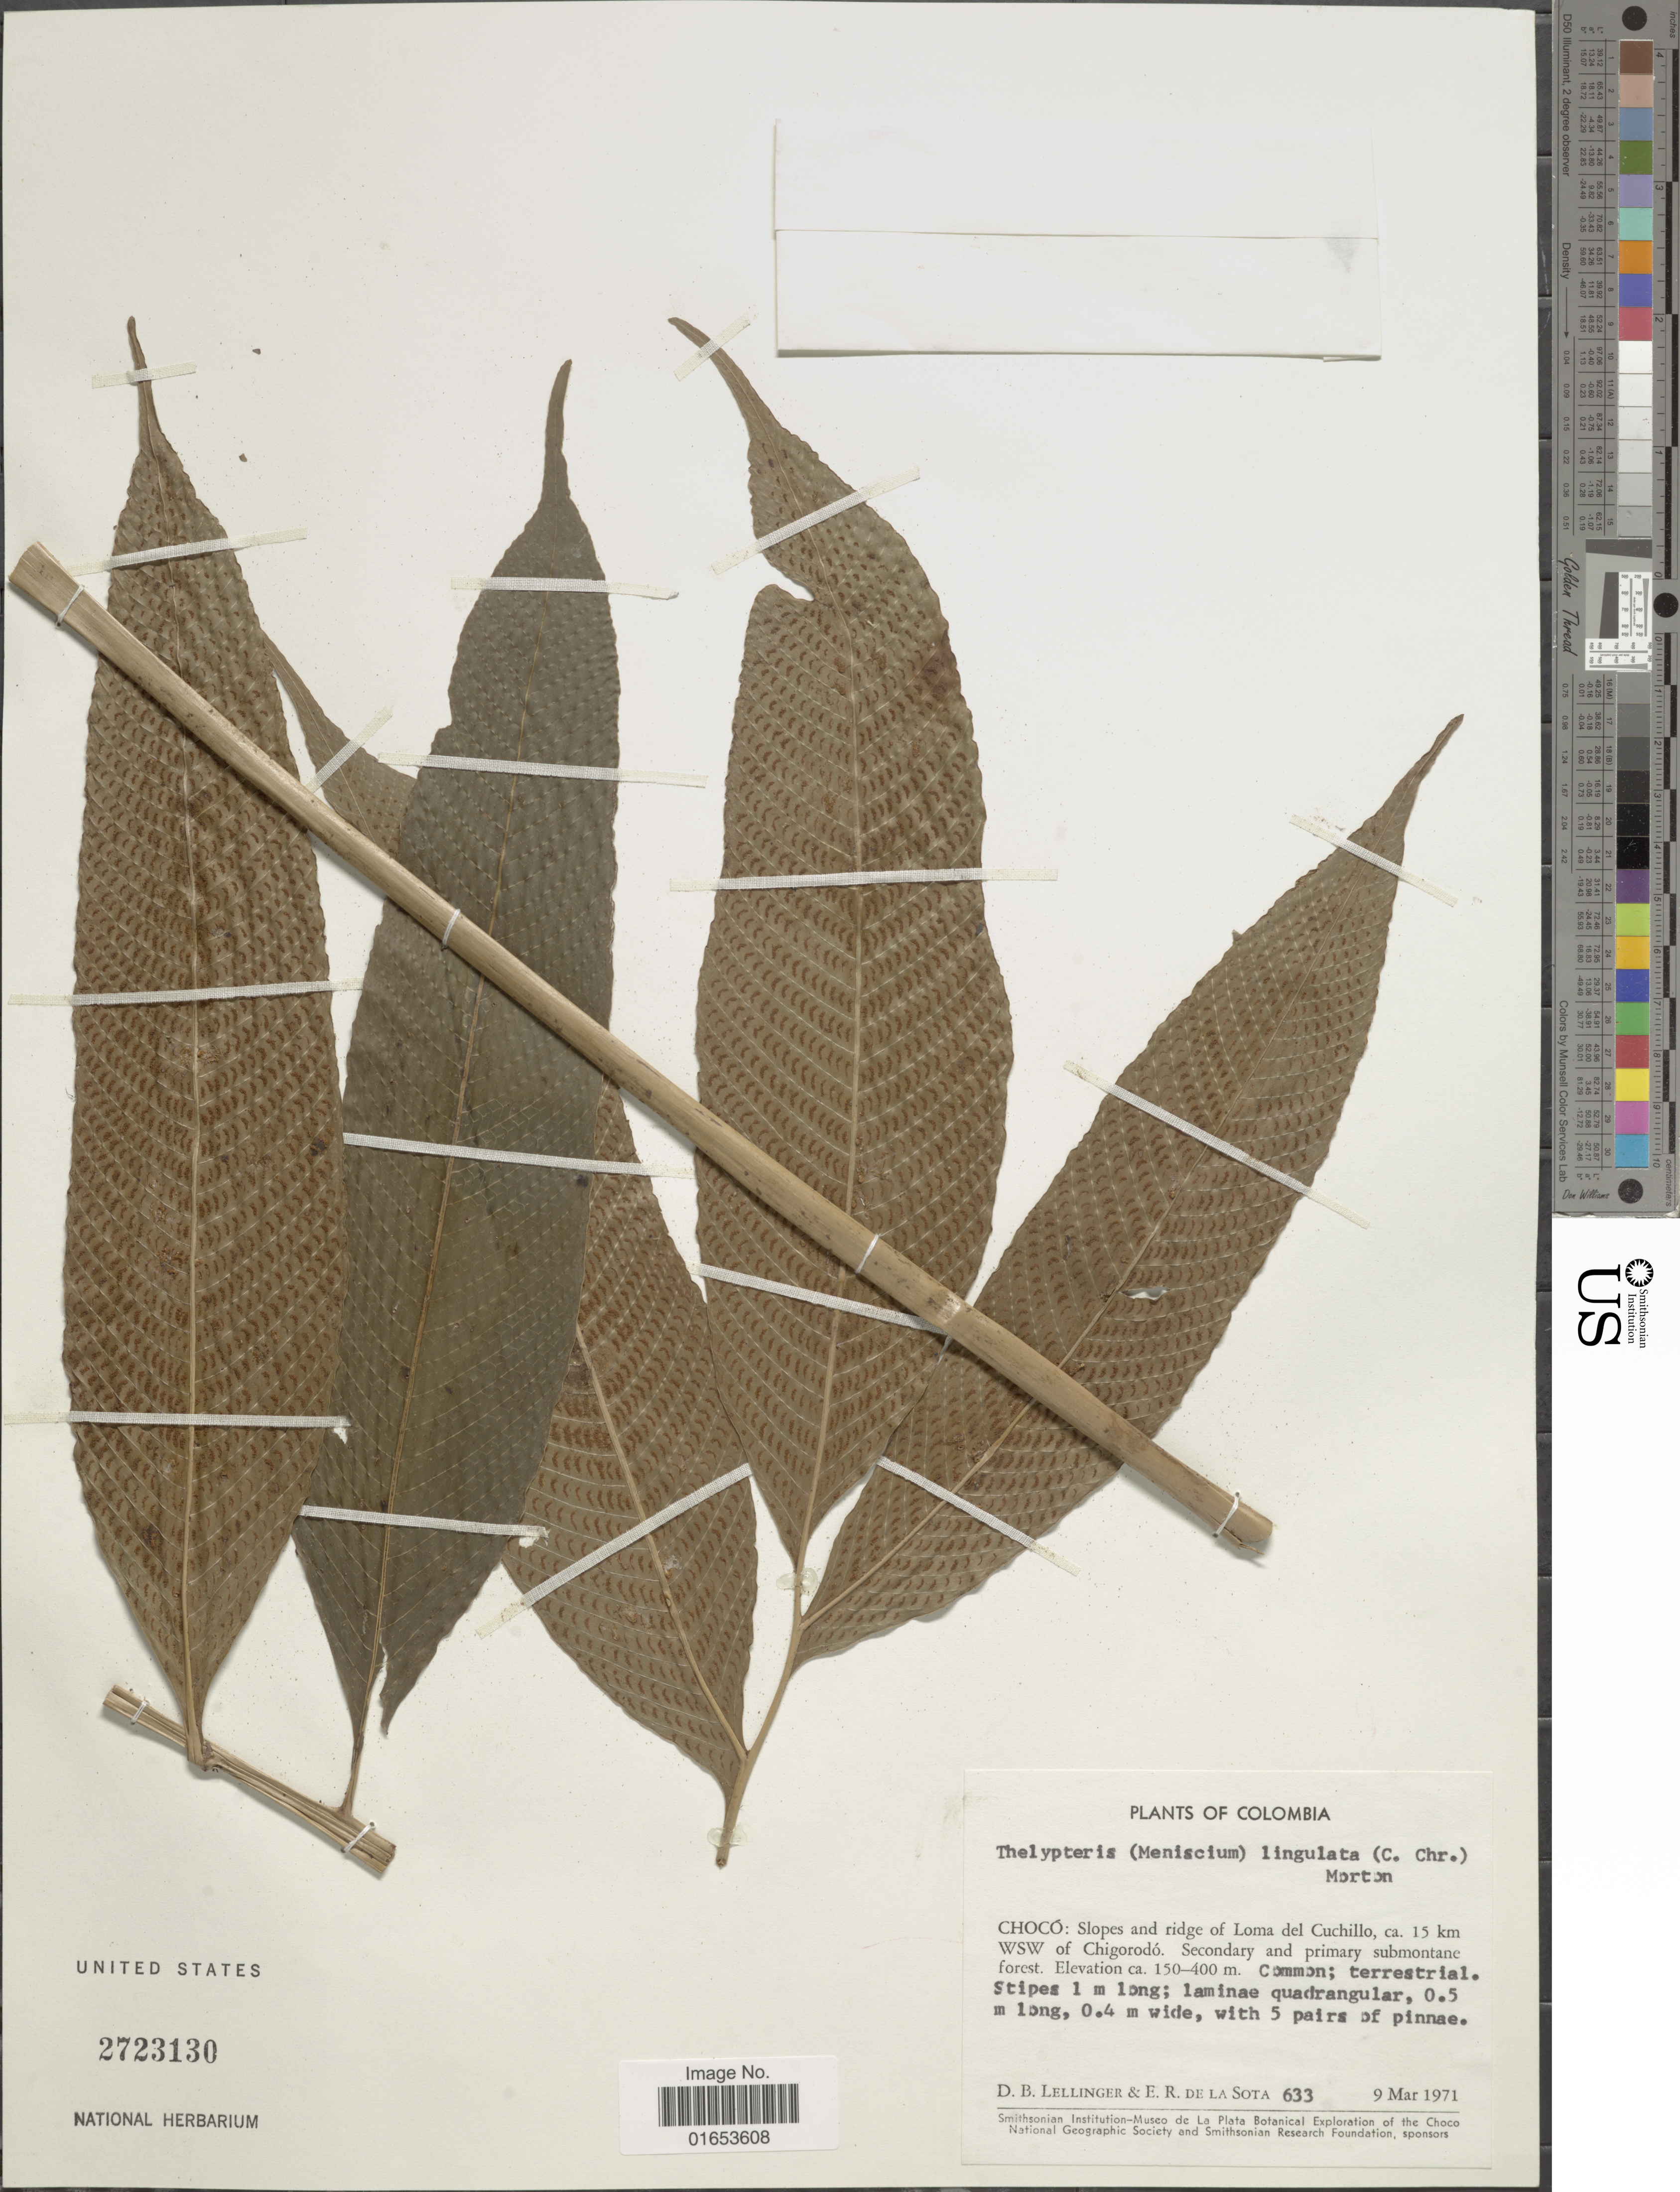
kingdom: Plantae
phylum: Tracheophyta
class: Polypodiopsida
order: Polypodiales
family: Thelypteridaceae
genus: Meniscium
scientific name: Meniscium lingulatum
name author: (C. Chr.) Pic. Serm.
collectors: D. B. Lellinger & E. R. de la Sota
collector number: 633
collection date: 1971-03-09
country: Colombia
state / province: Chocó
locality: Loma del Cuchillo, ca. 15 km WSW of Chigorodó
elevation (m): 150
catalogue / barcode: US 2723130